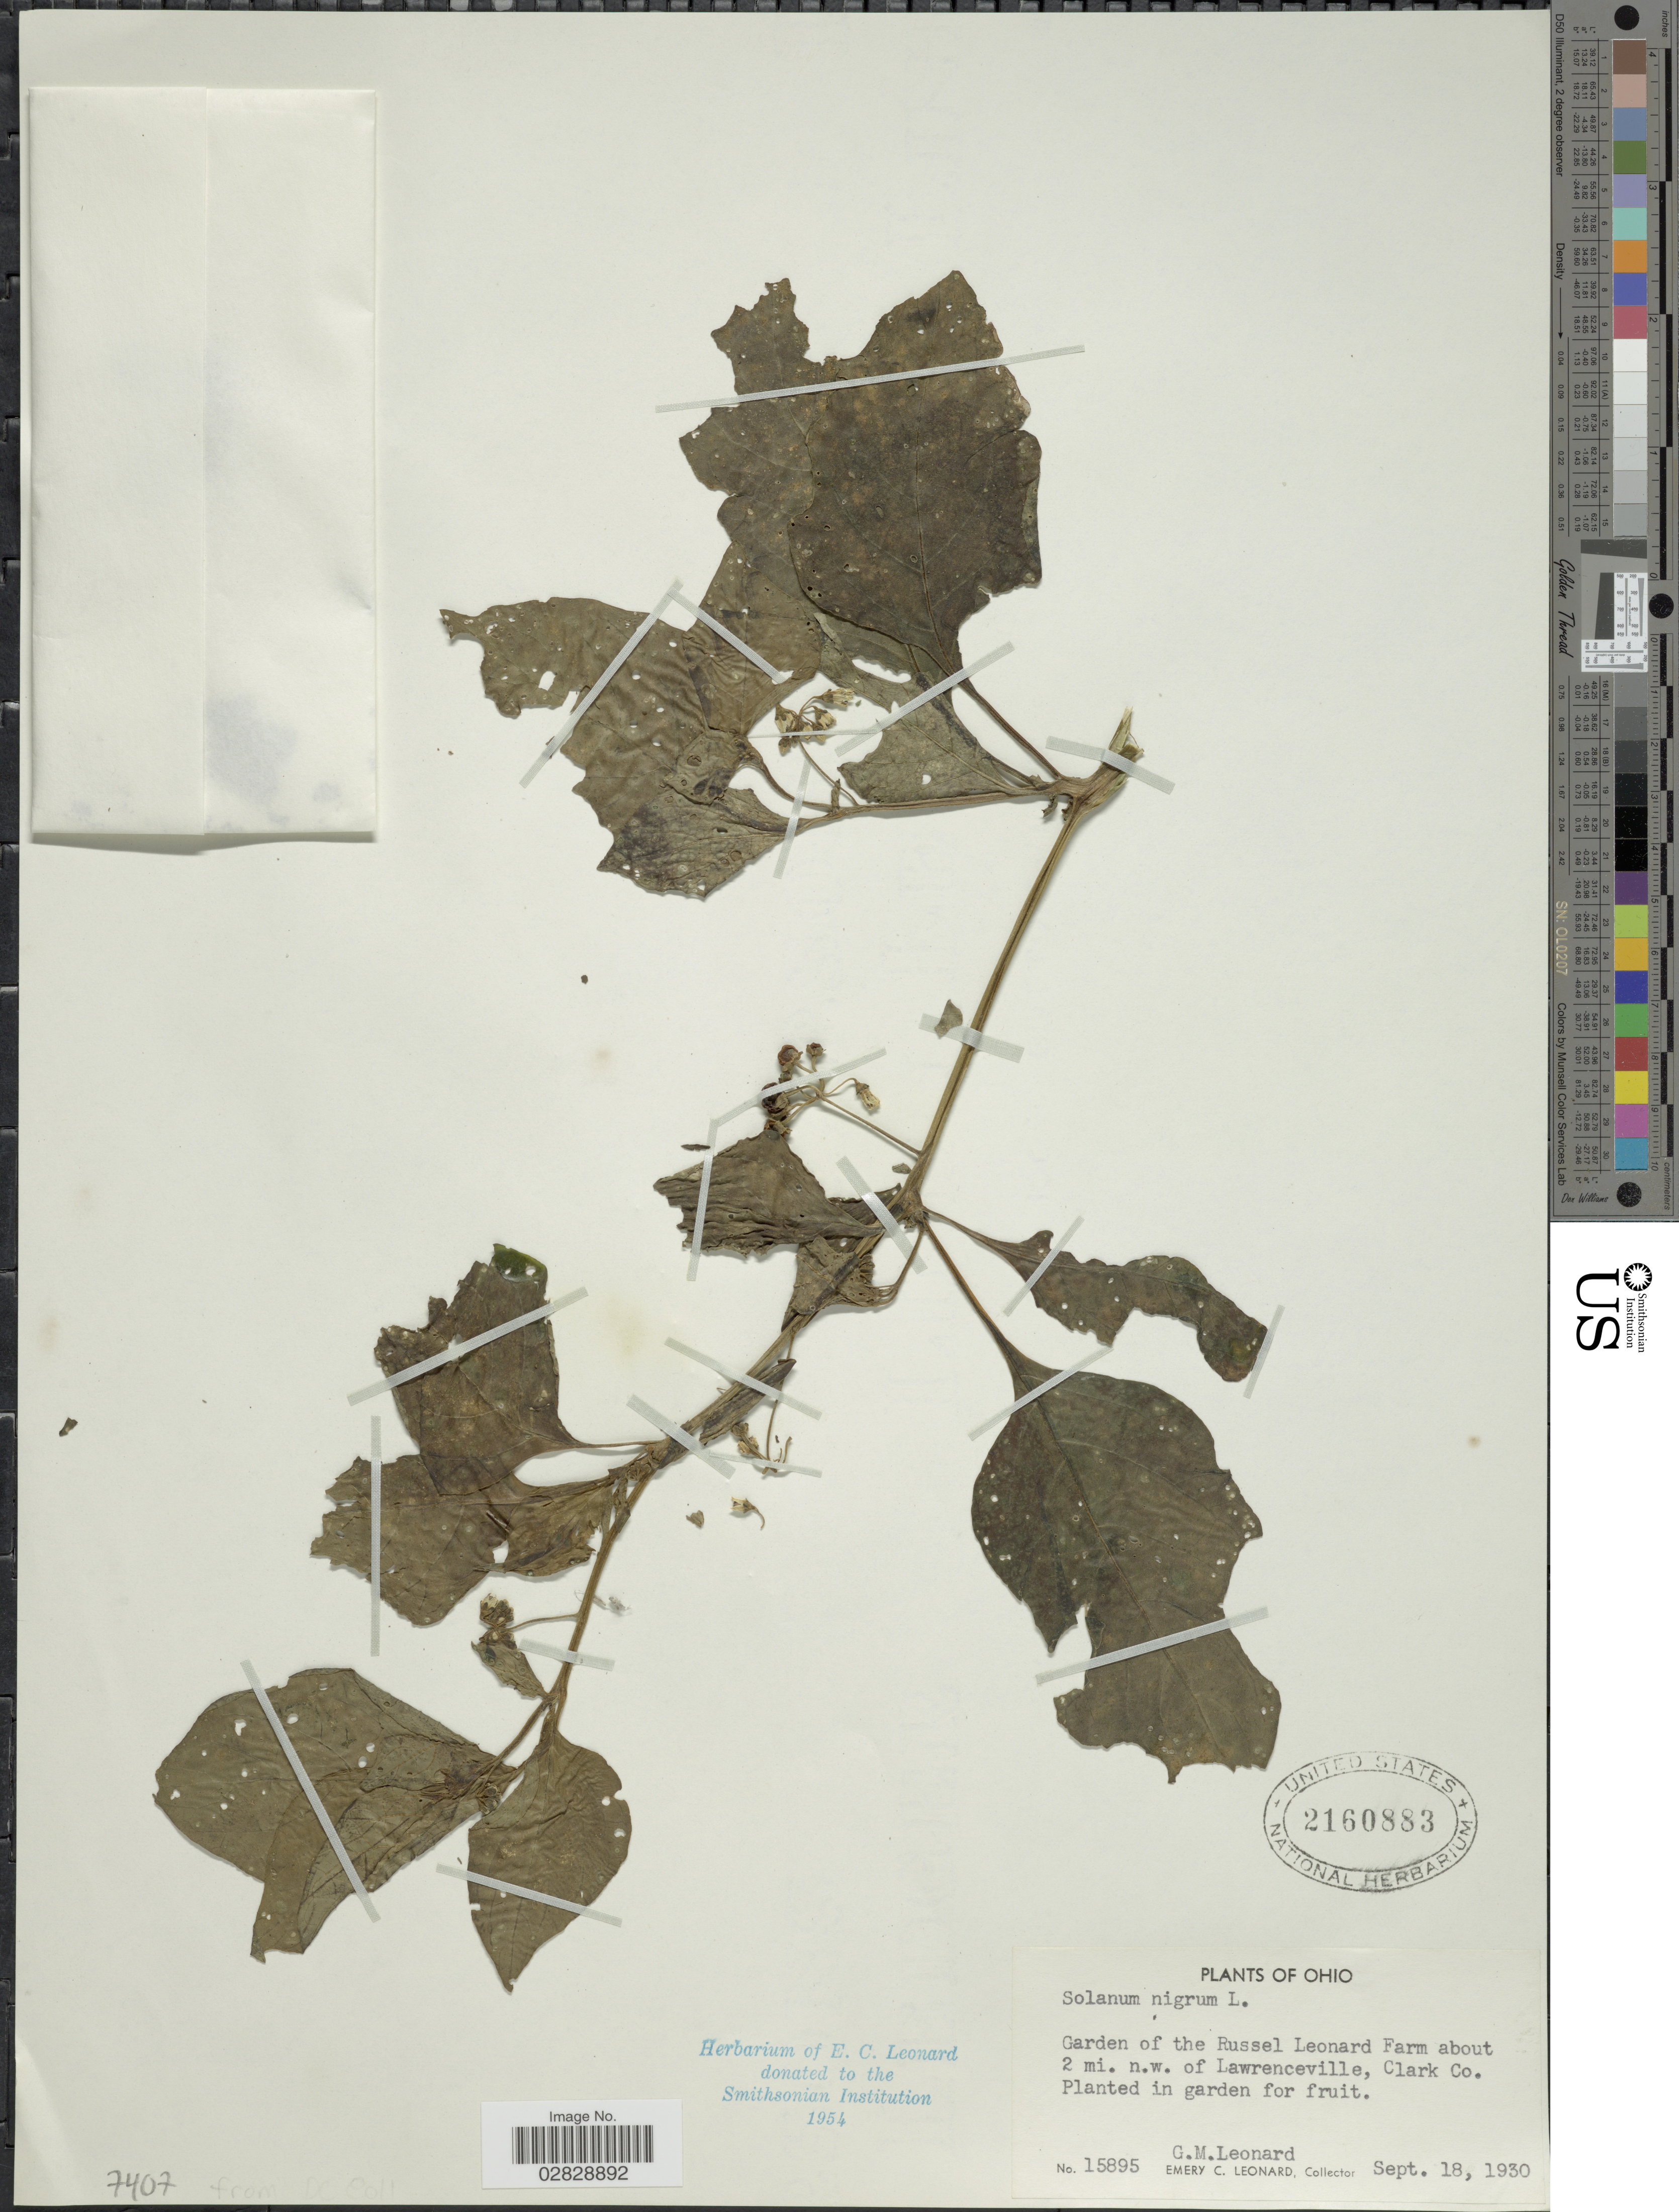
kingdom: Plantae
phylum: Tracheophyta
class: Magnoliopsida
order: Solanales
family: Solanaceae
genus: Solanum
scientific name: Solanum emulans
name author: Raf.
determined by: Knapp, S. D.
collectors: G. M. Leonard & E. C. Leonard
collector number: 15895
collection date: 1930-09-18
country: United States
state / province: Ohio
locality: Garden of the Russel Leonard Farm about 2 mi. n. w. of Lawrenceville, Clark Co.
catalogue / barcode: US 2160883